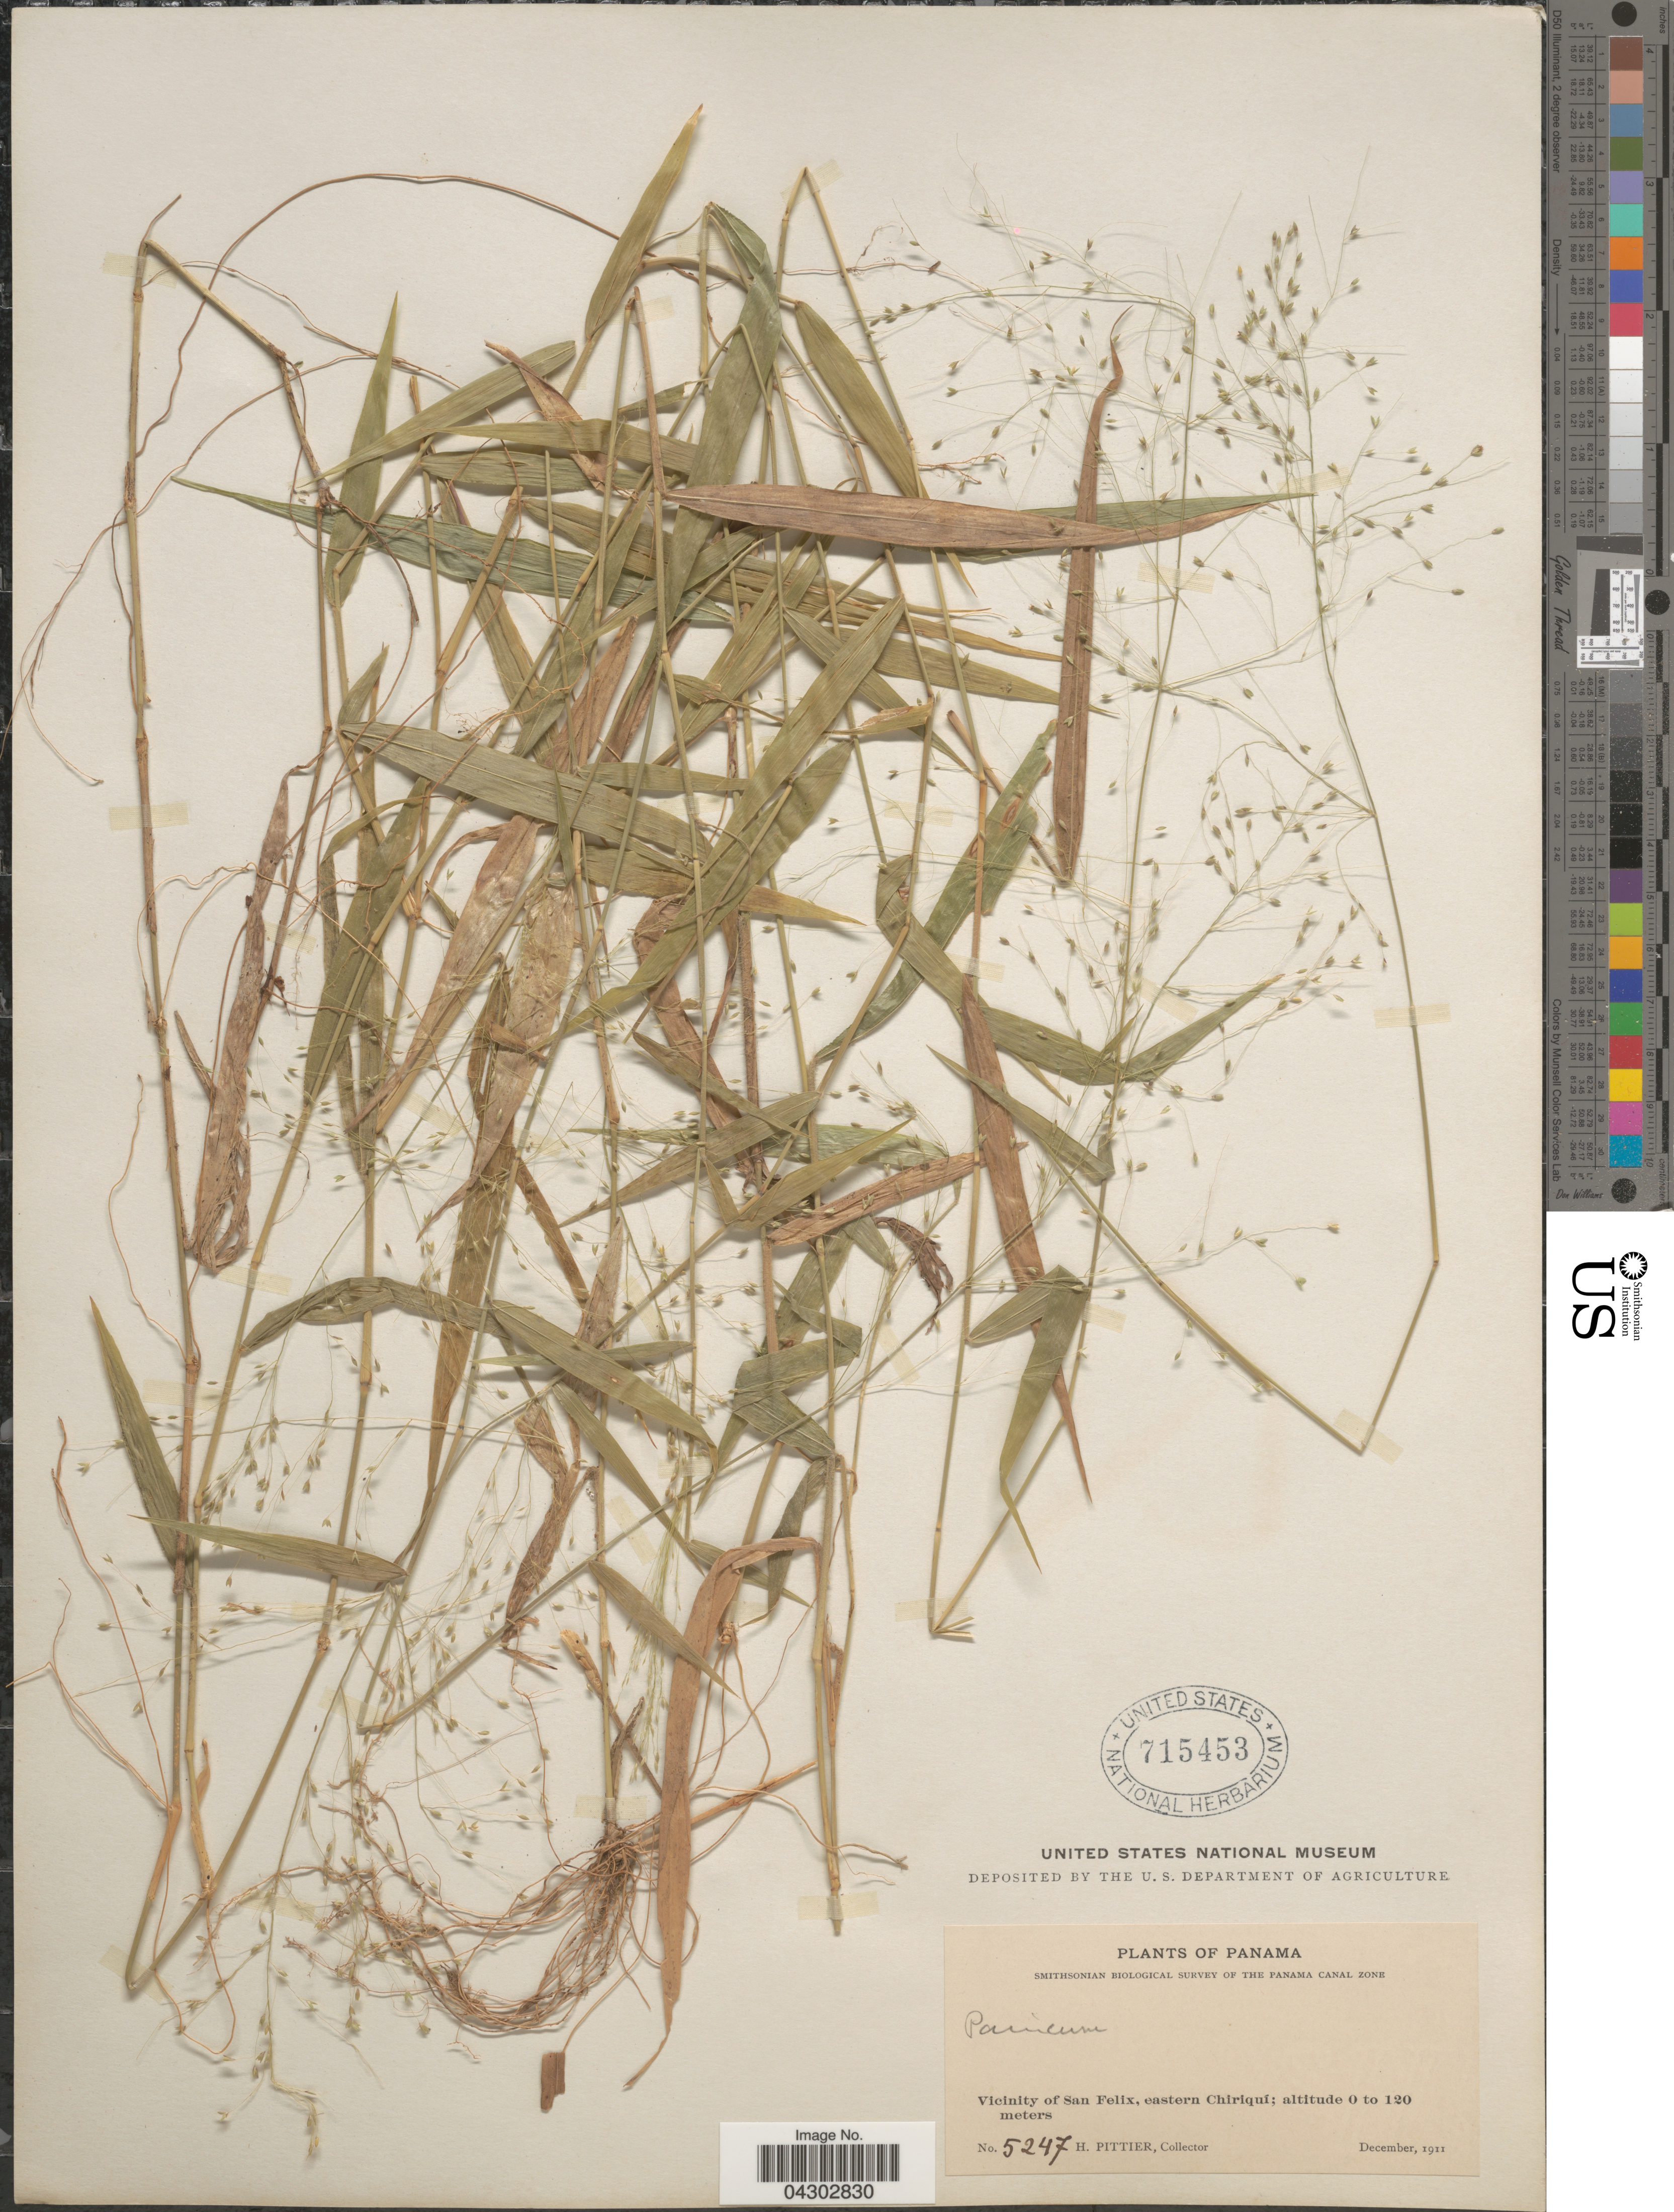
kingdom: Plantae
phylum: Tracheophyta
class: Liliopsida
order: Poales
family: Poaceae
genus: Panicum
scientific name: Panicum haenkeanum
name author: J. Presl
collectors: H. F. Pittier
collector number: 5247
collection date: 1911-12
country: Panama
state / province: Chiriqui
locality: Smithsonian Biological Survey of the Panama Canal Zone. Vicinity of San Felix, eastern Chiriqui.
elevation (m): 0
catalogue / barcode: US 715453